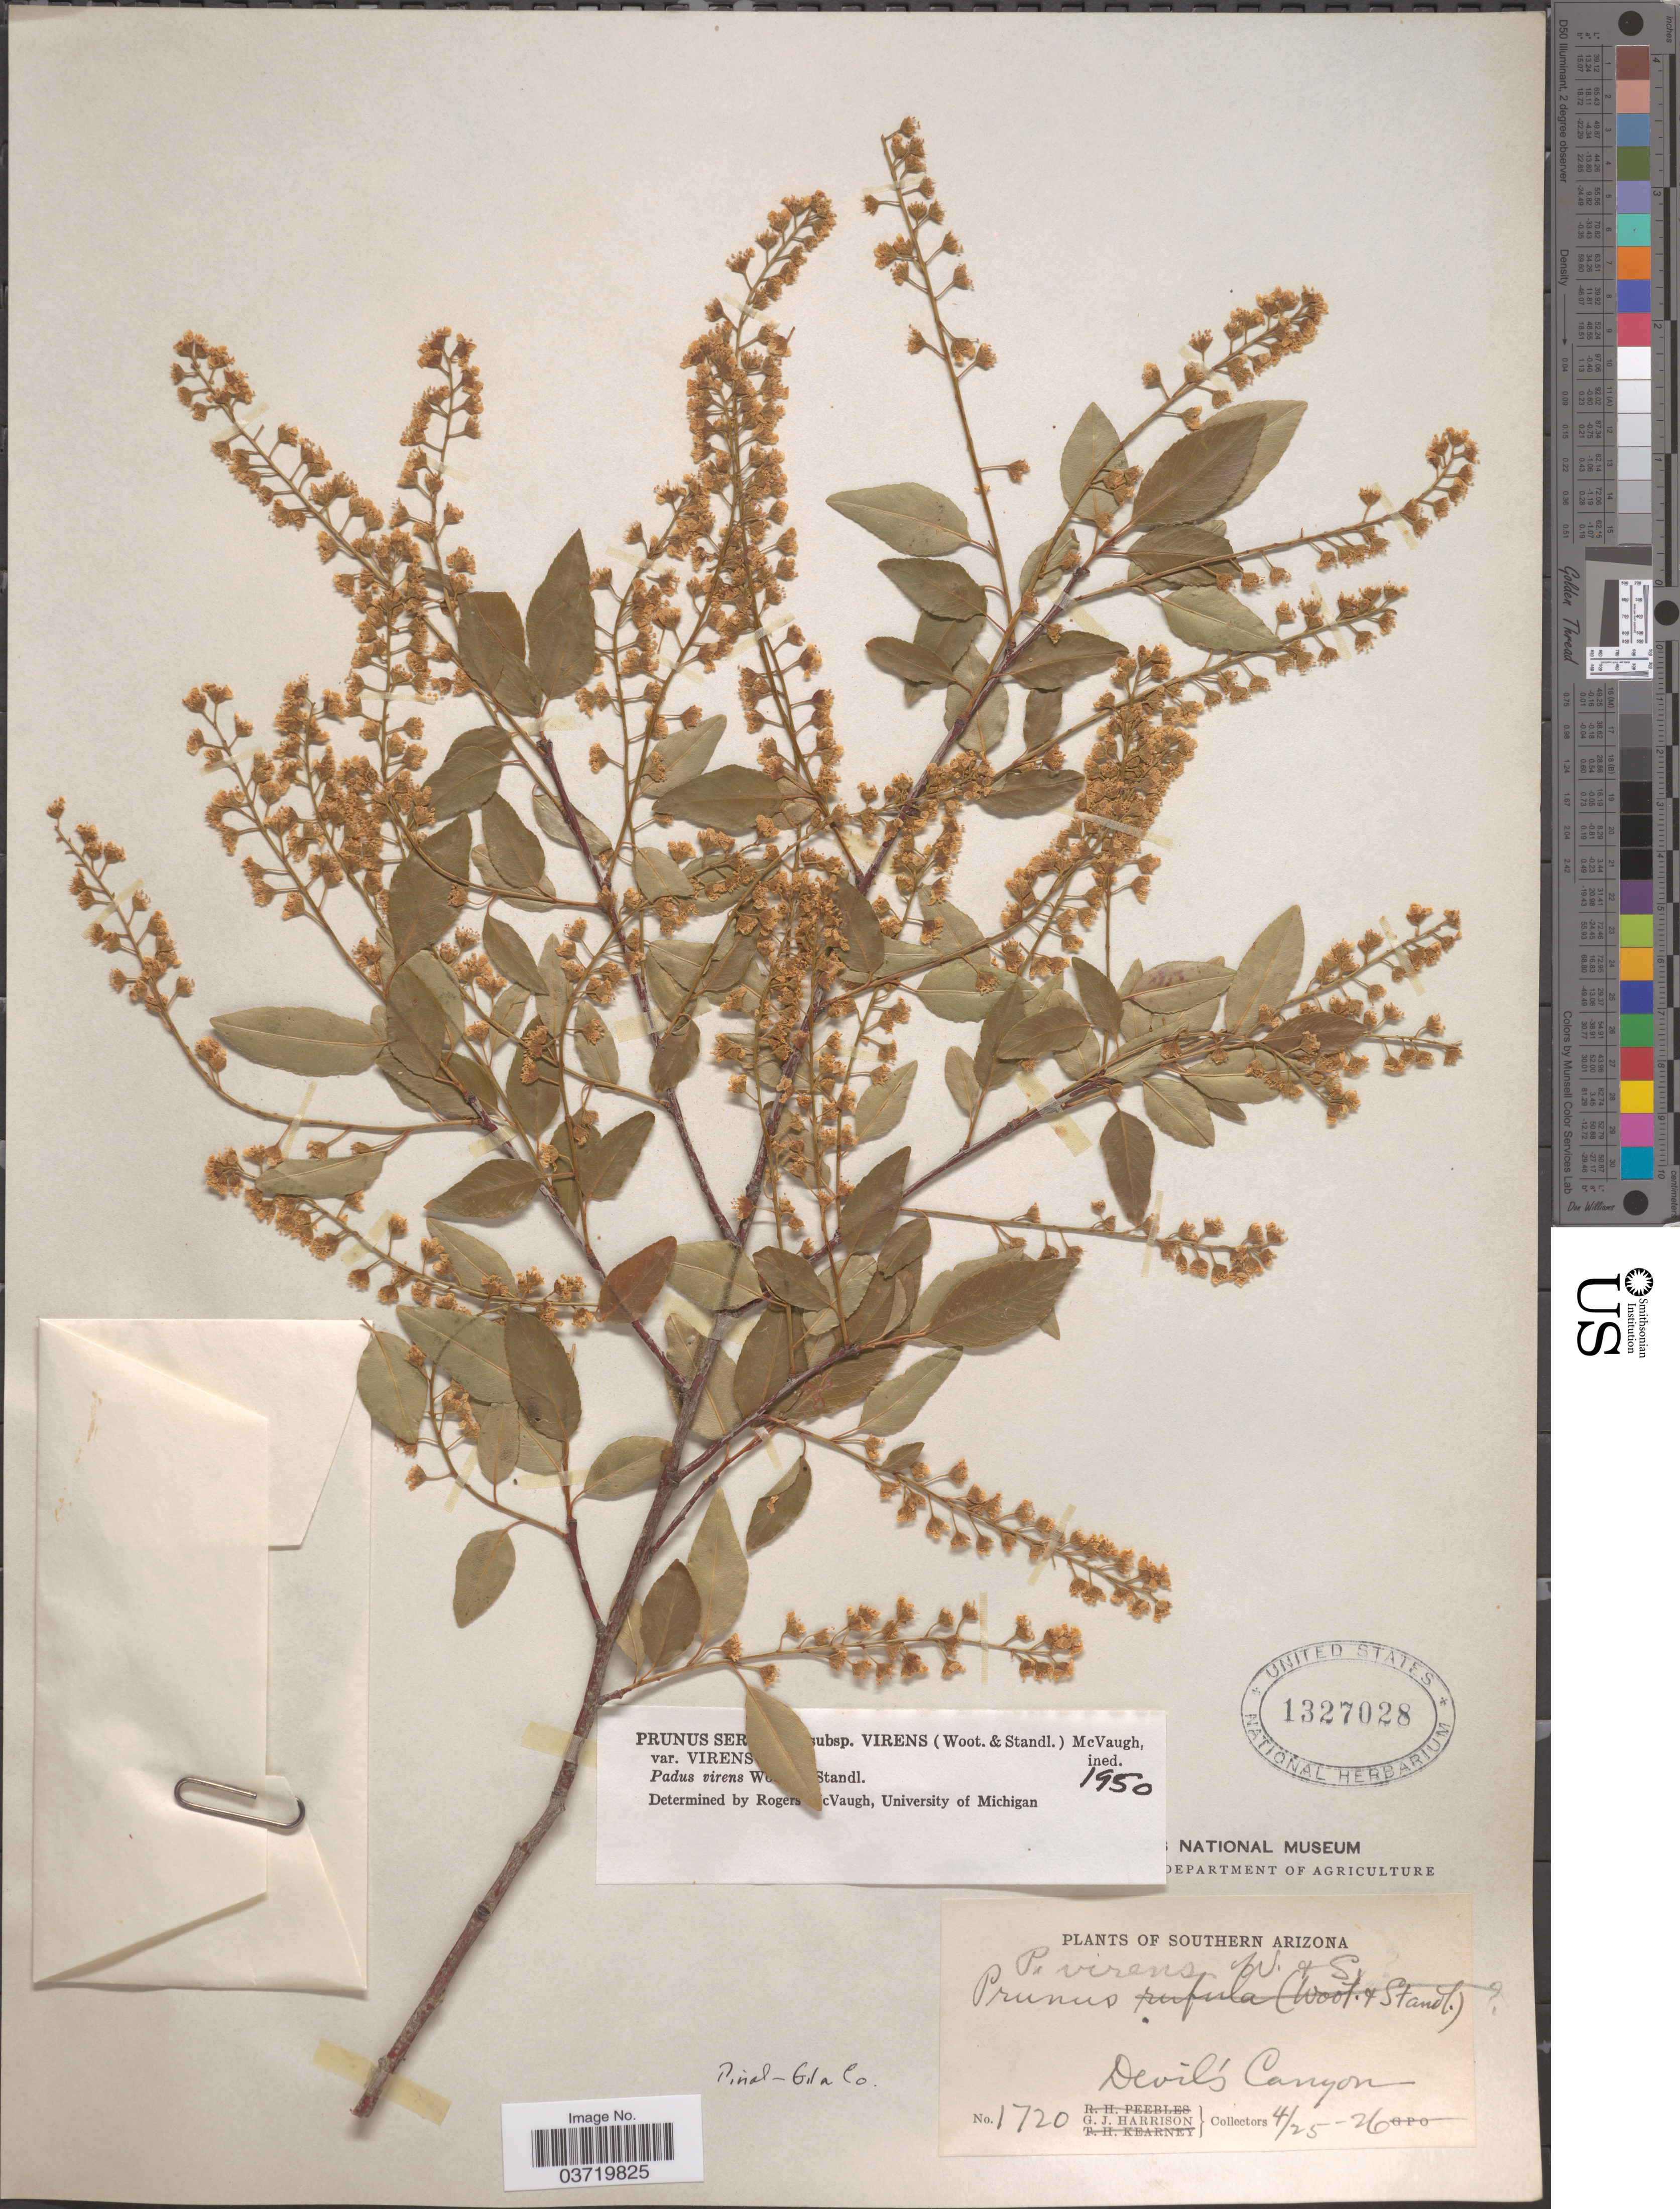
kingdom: Plantae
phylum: Tracheophyta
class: Magnoliopsida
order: Rosales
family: Rosaceae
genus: Prunus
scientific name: Prunus serotina var. rufula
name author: (Wooton & Standl.) McVaugh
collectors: G. J. Harrison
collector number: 1720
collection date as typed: Transcribed d/m/y: 25/4/26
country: United States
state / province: Arizona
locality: Southern Arizona. Devil's Canyon. Pinal-Gila Co.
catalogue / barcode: US 1327028